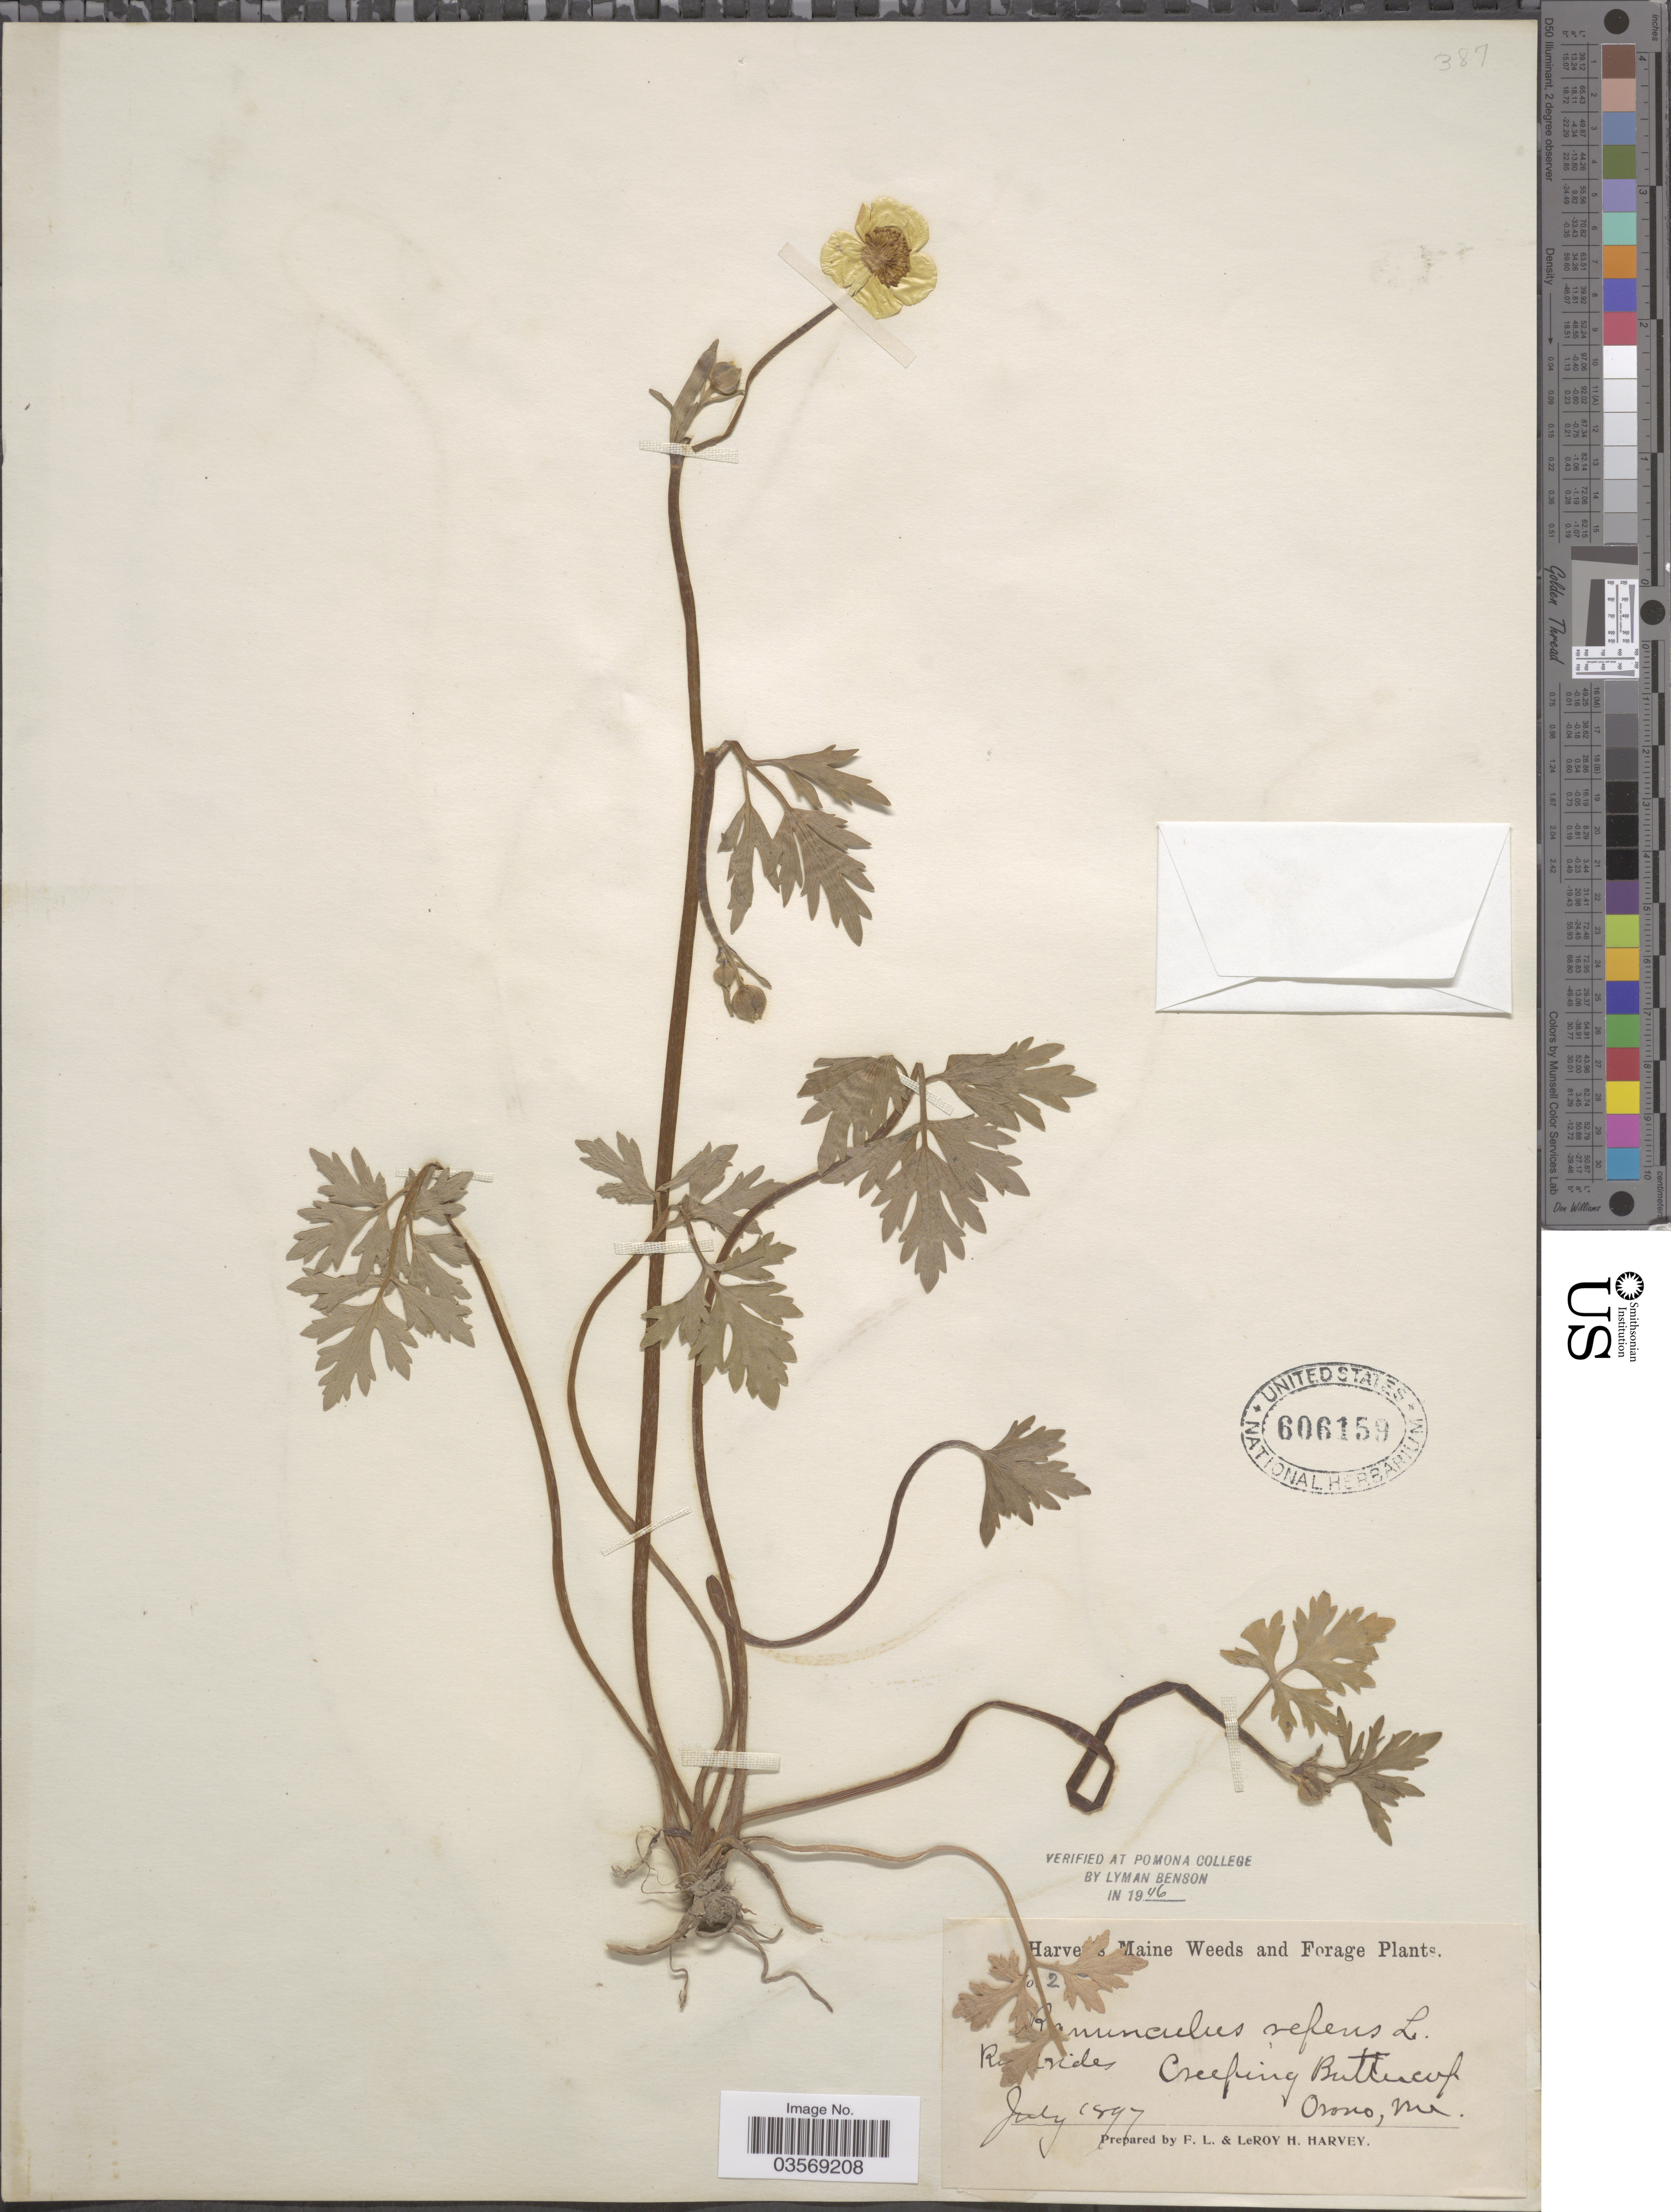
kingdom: Plantae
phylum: Tracheophyta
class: Magnoliopsida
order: Ranunculales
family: Ranunculaceae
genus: Ranunculus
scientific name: Ranunculus repens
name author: L.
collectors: F. L. Harvey & L. H. Harvey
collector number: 2!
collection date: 1897-07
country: United States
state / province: Maine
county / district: Penobscot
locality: Creeping Buttercup. Orono.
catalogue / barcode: US 606159